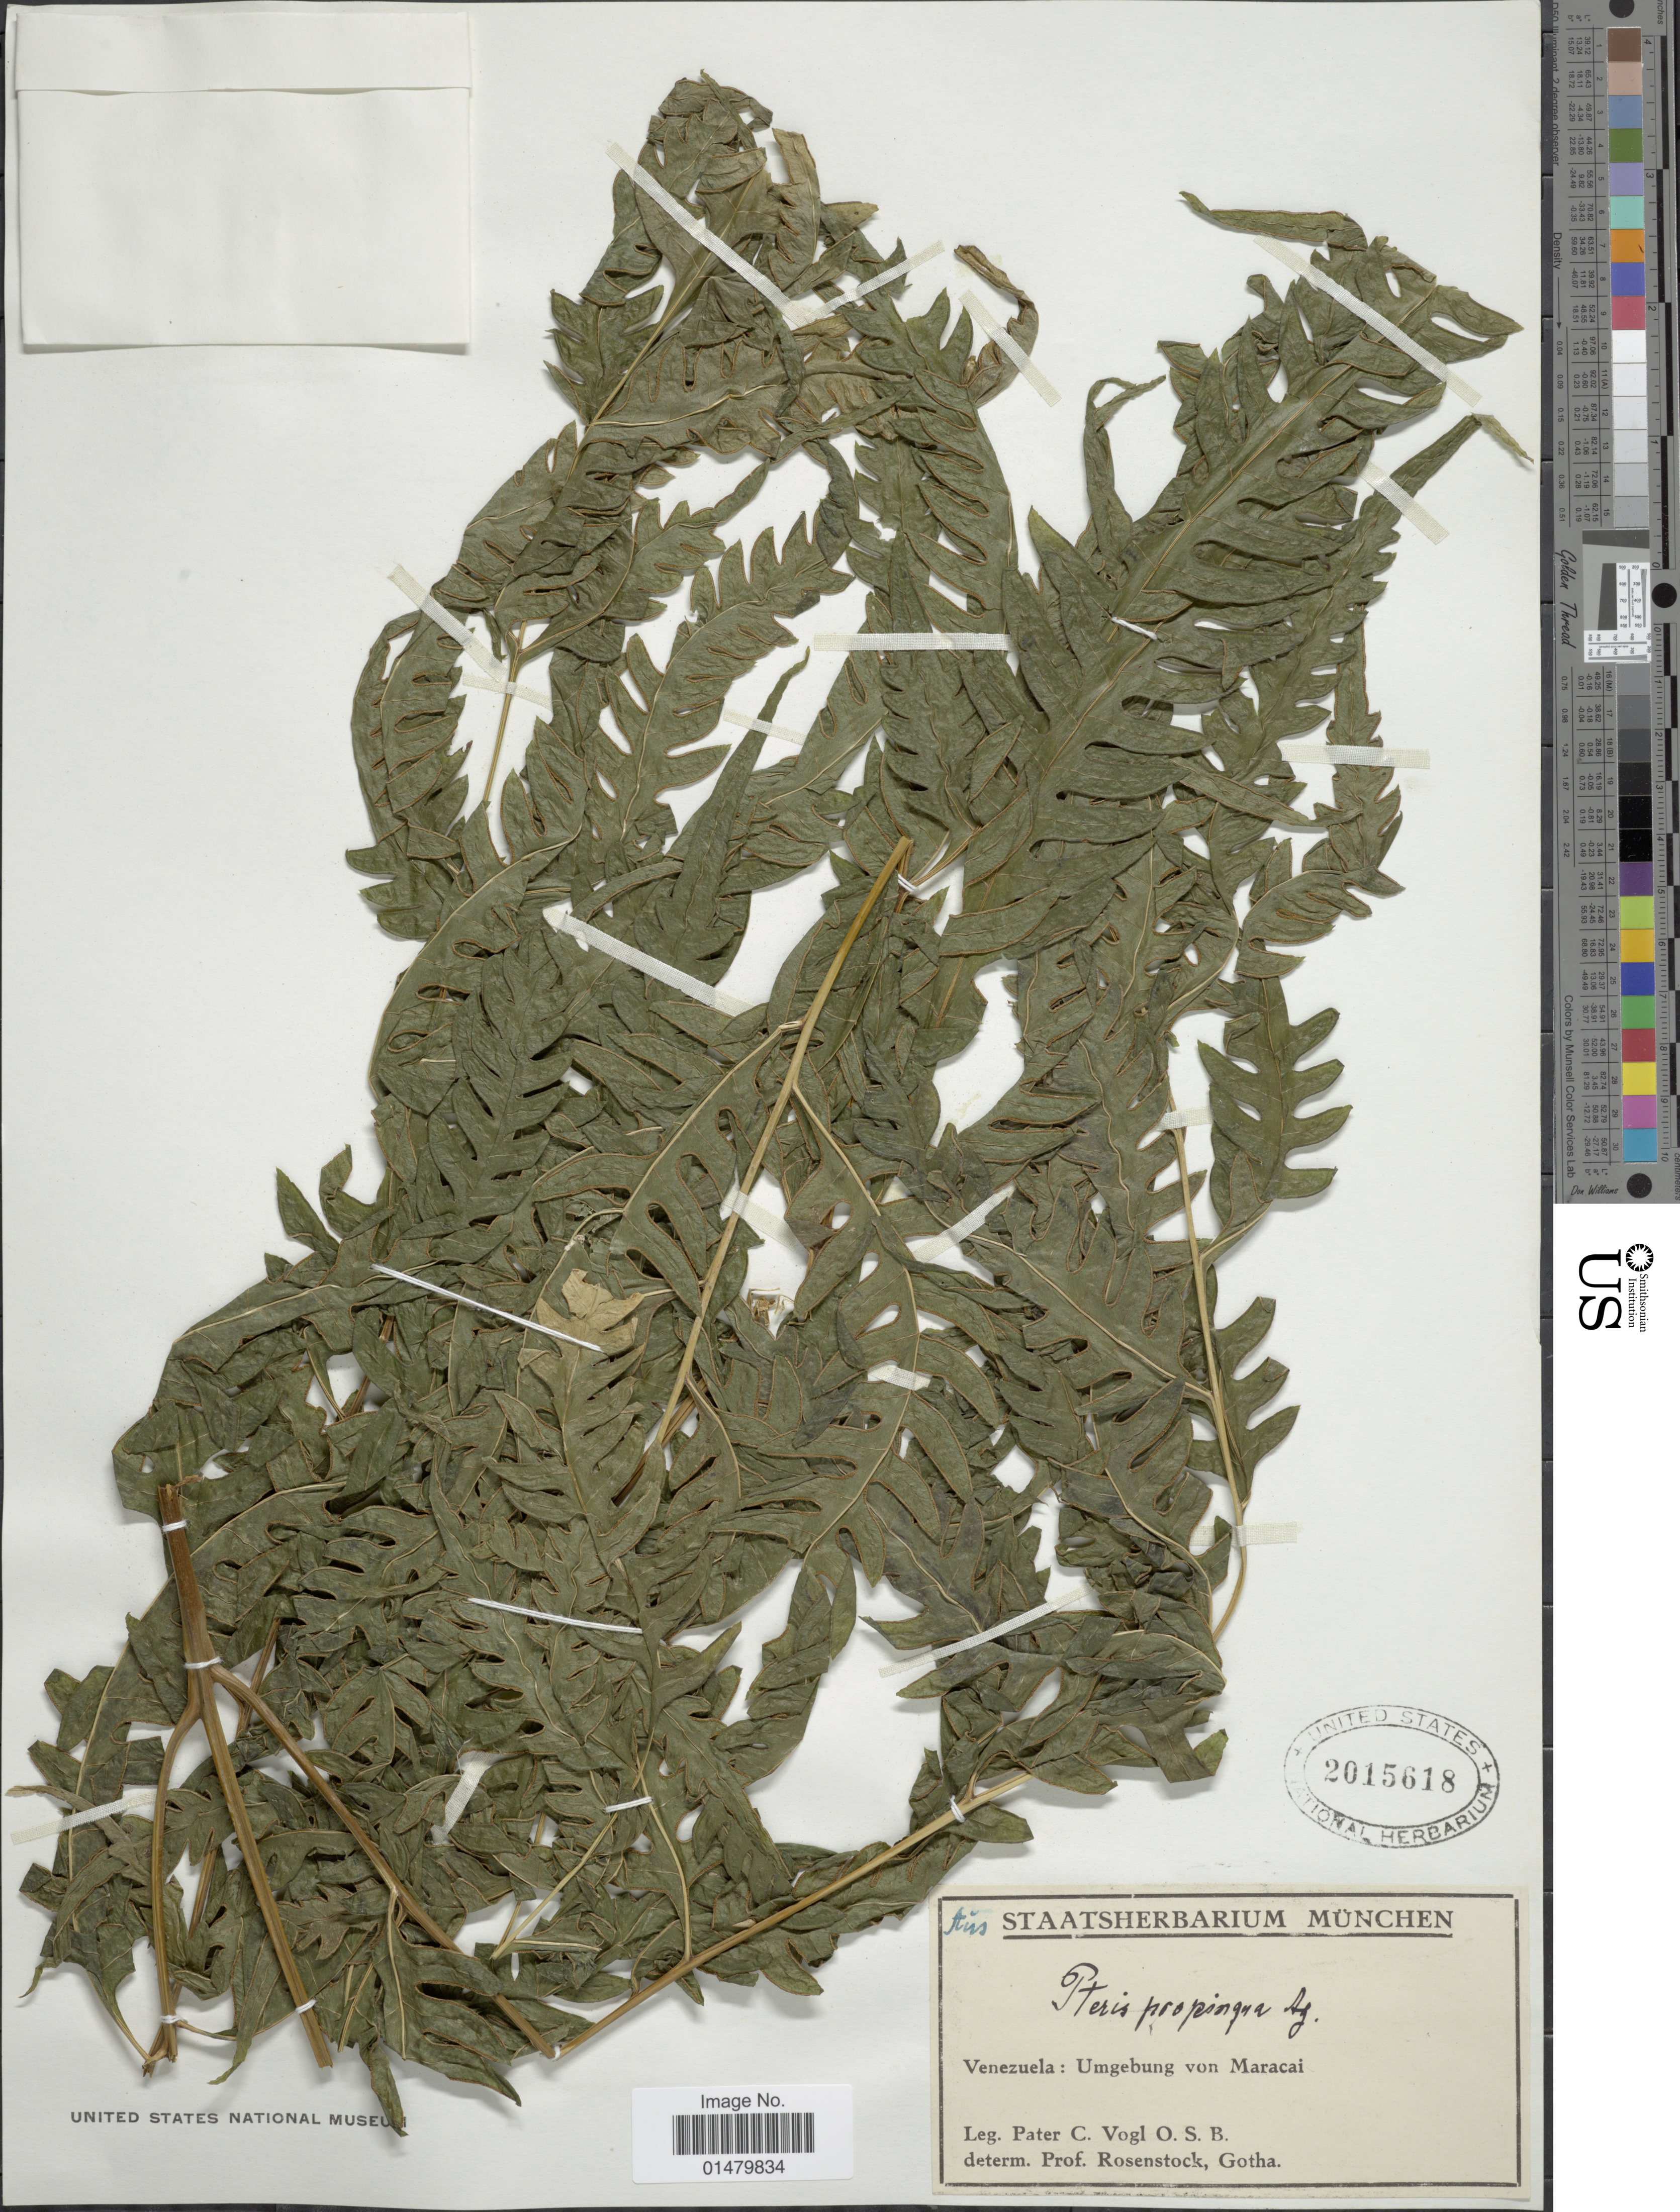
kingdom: Plantae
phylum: Tracheophyta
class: Polypodiopsida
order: Polypodiales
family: Pteridaceae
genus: Pteris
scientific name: Pteris propinqua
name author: J. Agardh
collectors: C. Vogl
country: Venezuela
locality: Umgebung von Maracai.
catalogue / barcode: US 2015618